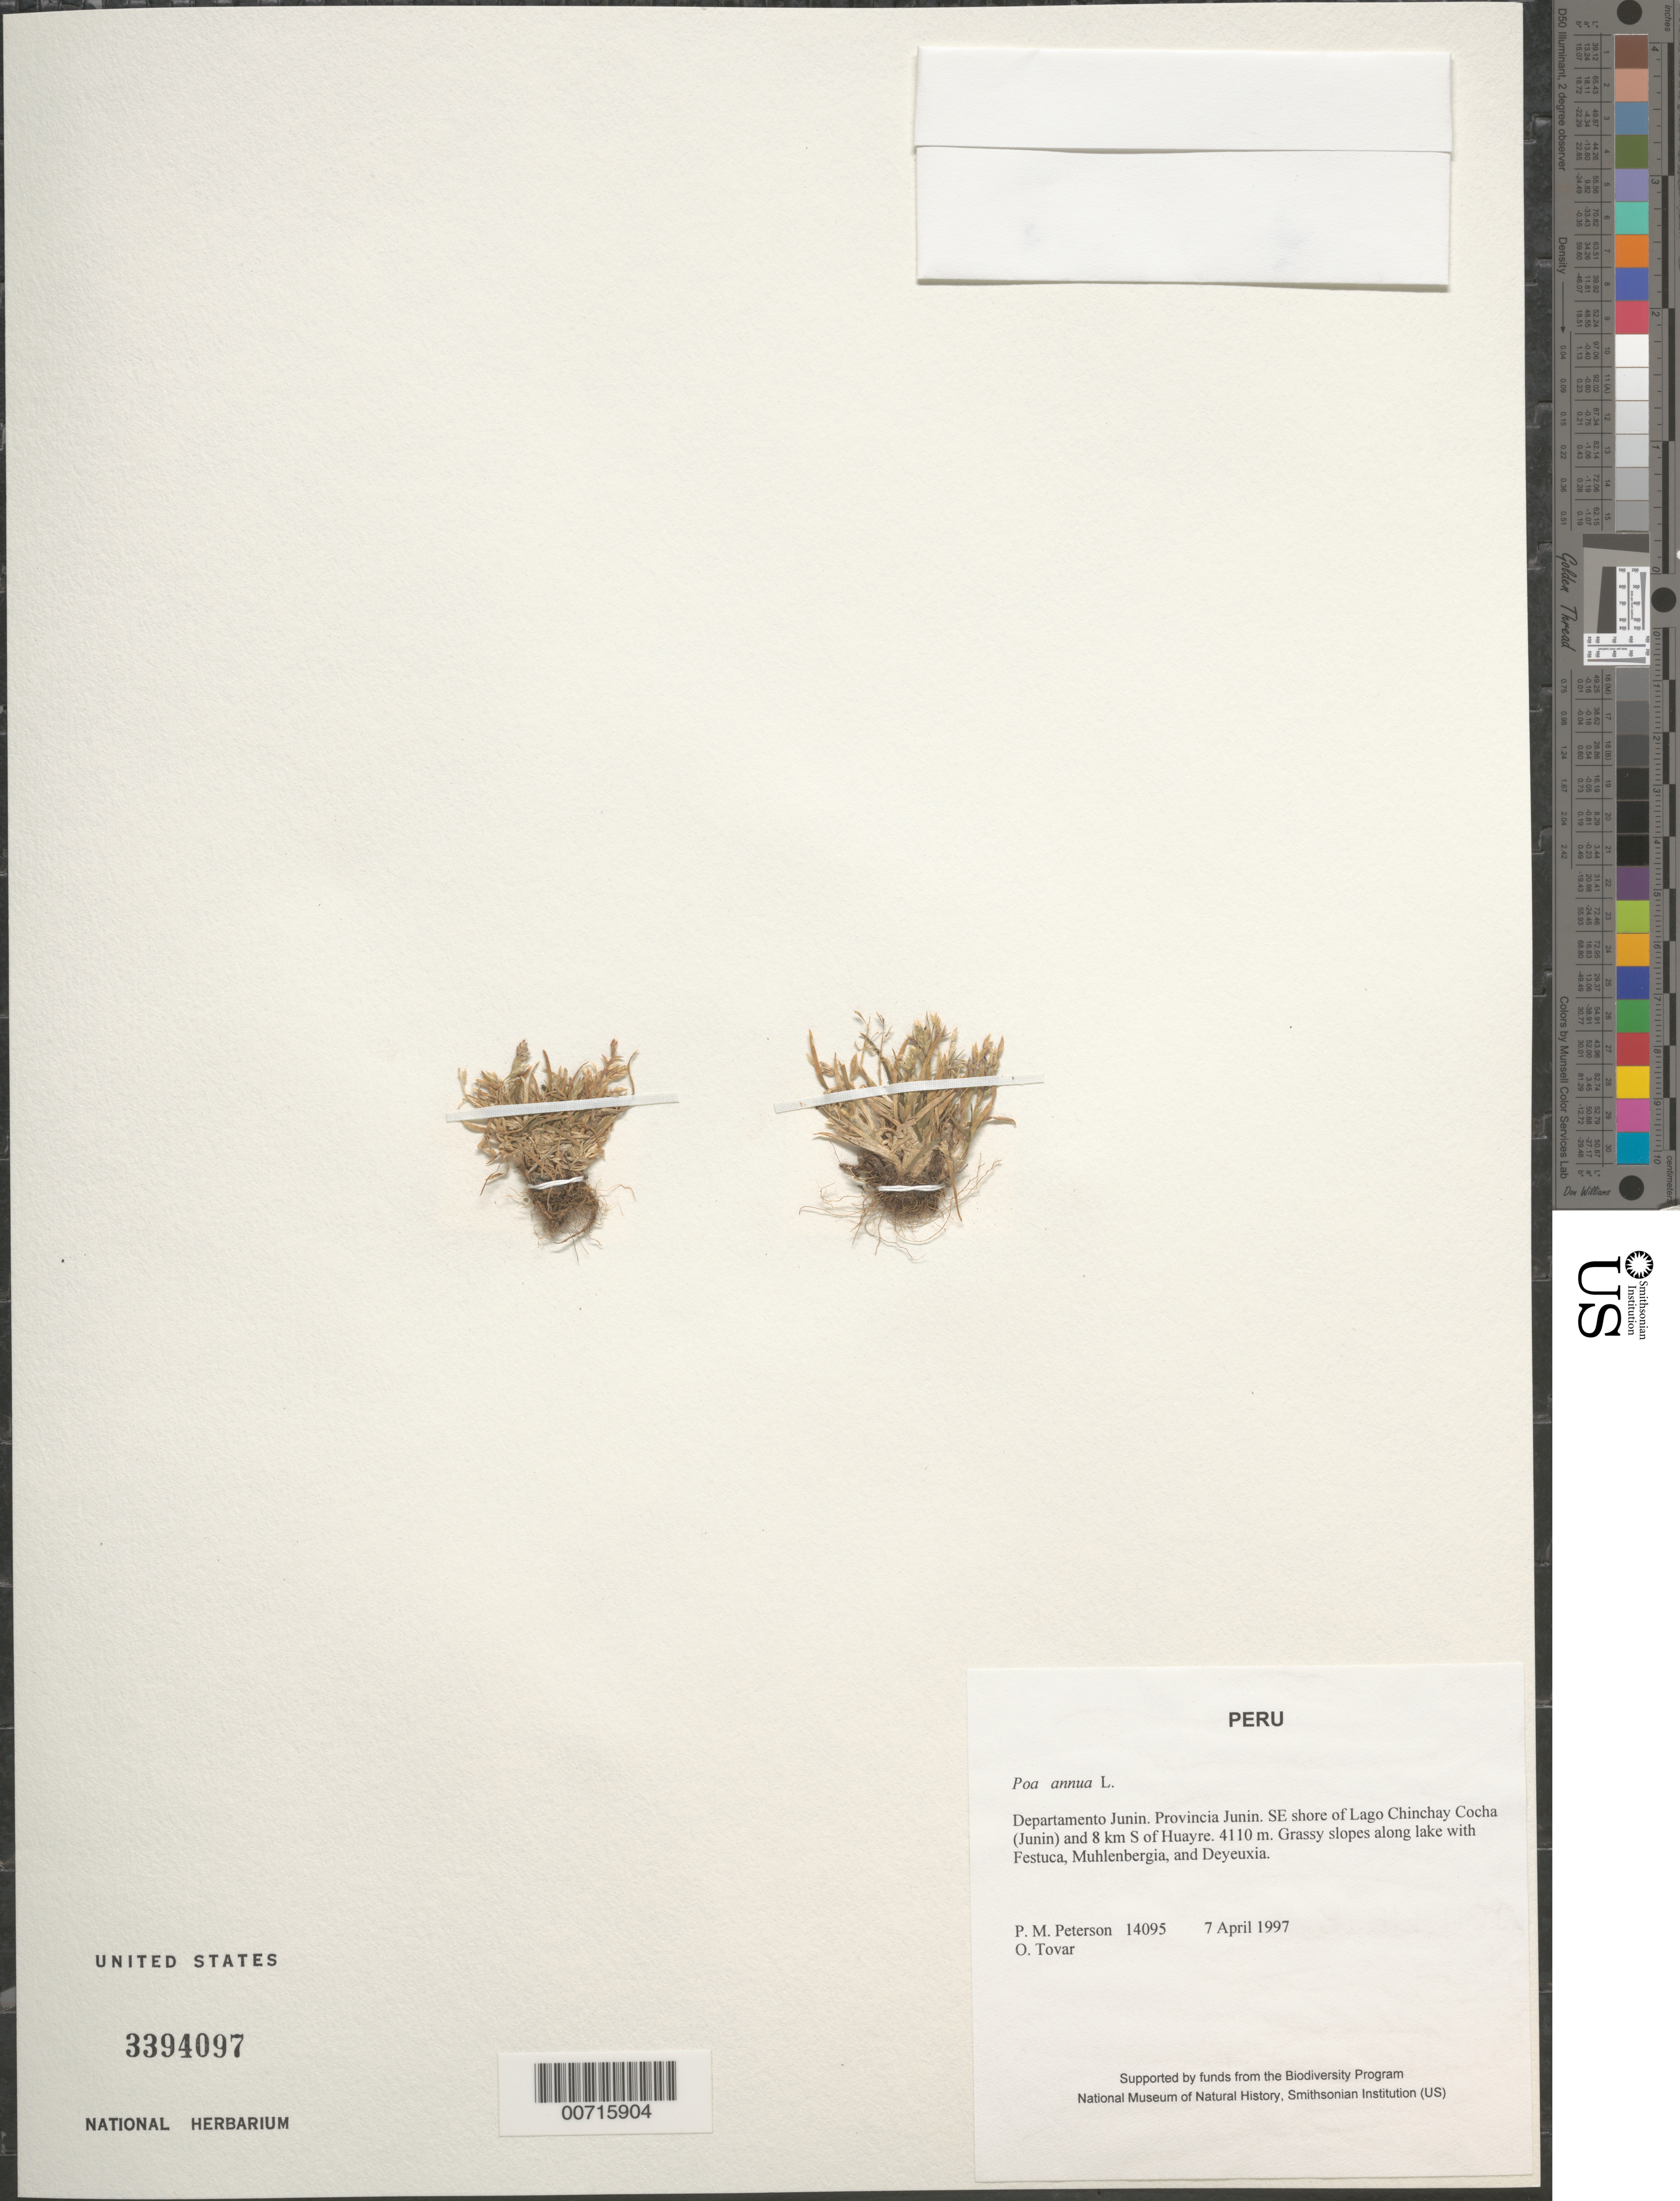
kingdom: Plantae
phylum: Tracheophyta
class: Liliopsida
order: Poales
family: Poaceae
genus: Poa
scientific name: Poa annua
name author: L.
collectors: P. M. Peterson & Ó. Tovar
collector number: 14095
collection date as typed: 07 Apr 1997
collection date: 1997-04-07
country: Peru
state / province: Junín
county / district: Junín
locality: SE shore of Lago Chinchay Cocha (Junin) and 8 km S of Huayre.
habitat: Grassy slopes along lake with Festuca, Muhlenbergia, and Deyeuxia.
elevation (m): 4110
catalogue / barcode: US 3394097